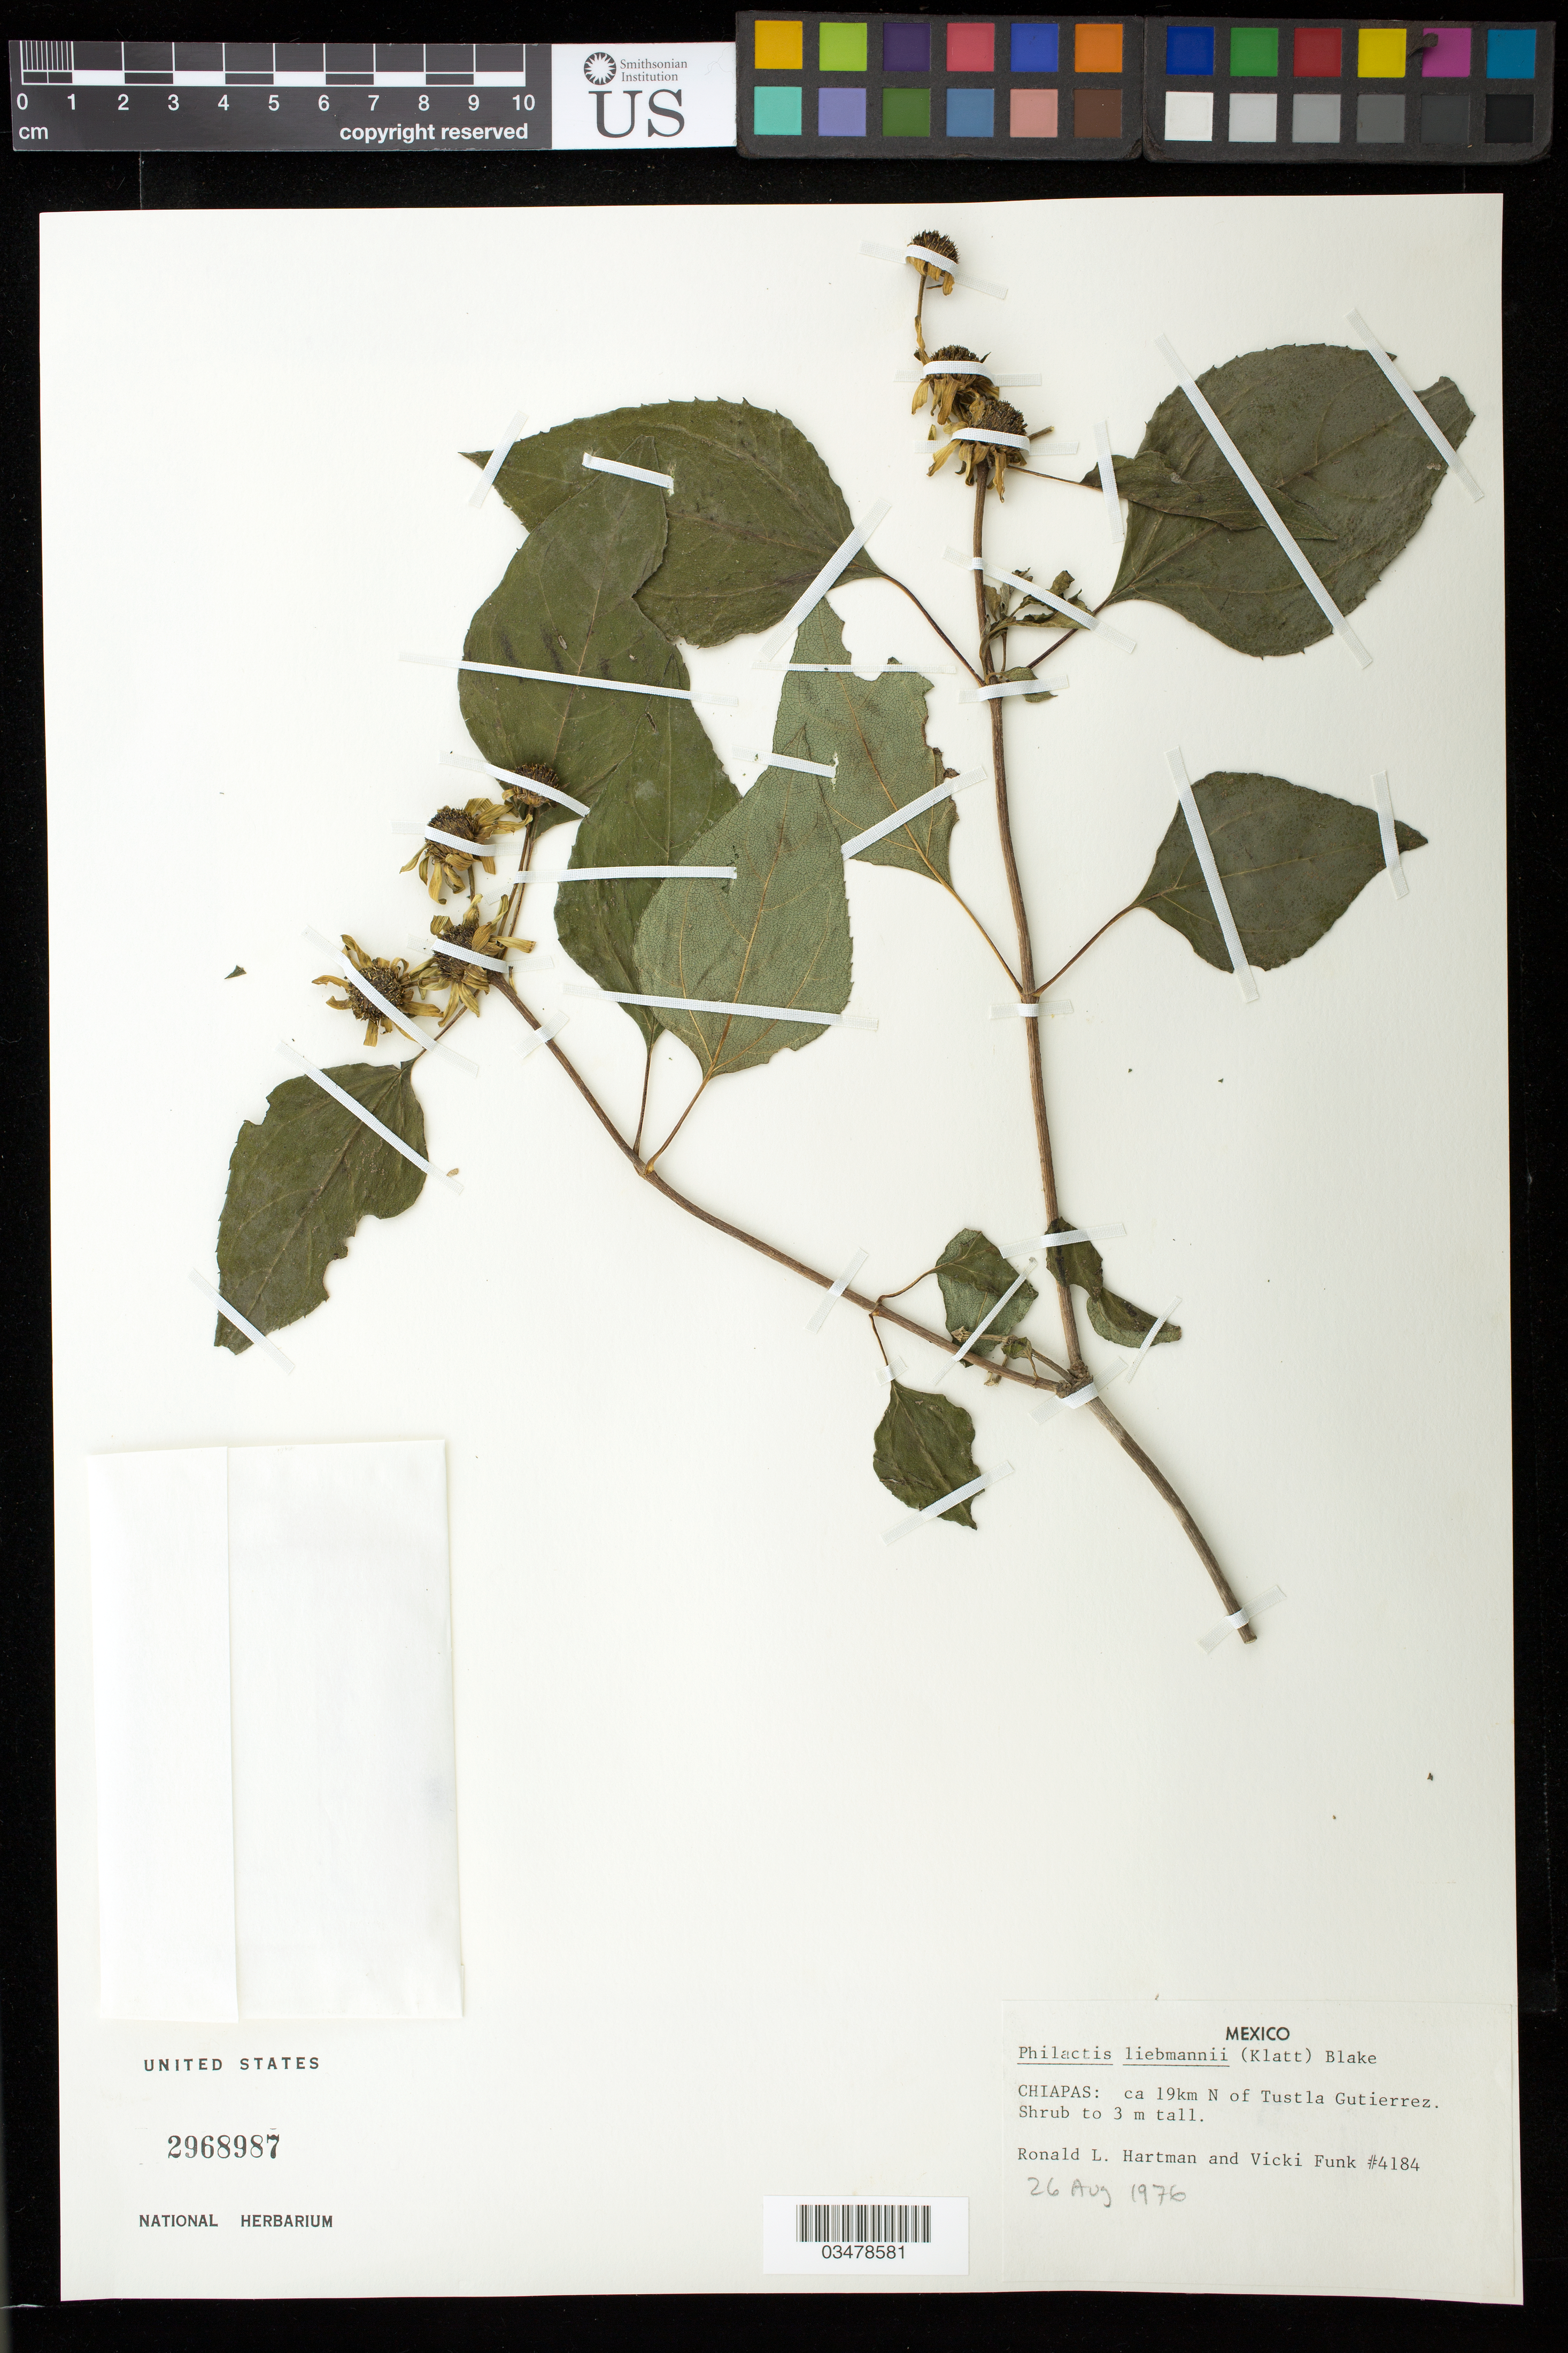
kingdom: Plantae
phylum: Tracheophyta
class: Magnoliopsida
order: Asterales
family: Asteraceae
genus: Philactis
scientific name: Philactis liebmannii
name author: (Klatt) Blake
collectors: R. L. Hartman & V. Funk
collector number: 4184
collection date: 1976-08-26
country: Mexico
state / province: Chiapas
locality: Ca. 19 km N of Tustla Gutierrez.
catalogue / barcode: US 2968987